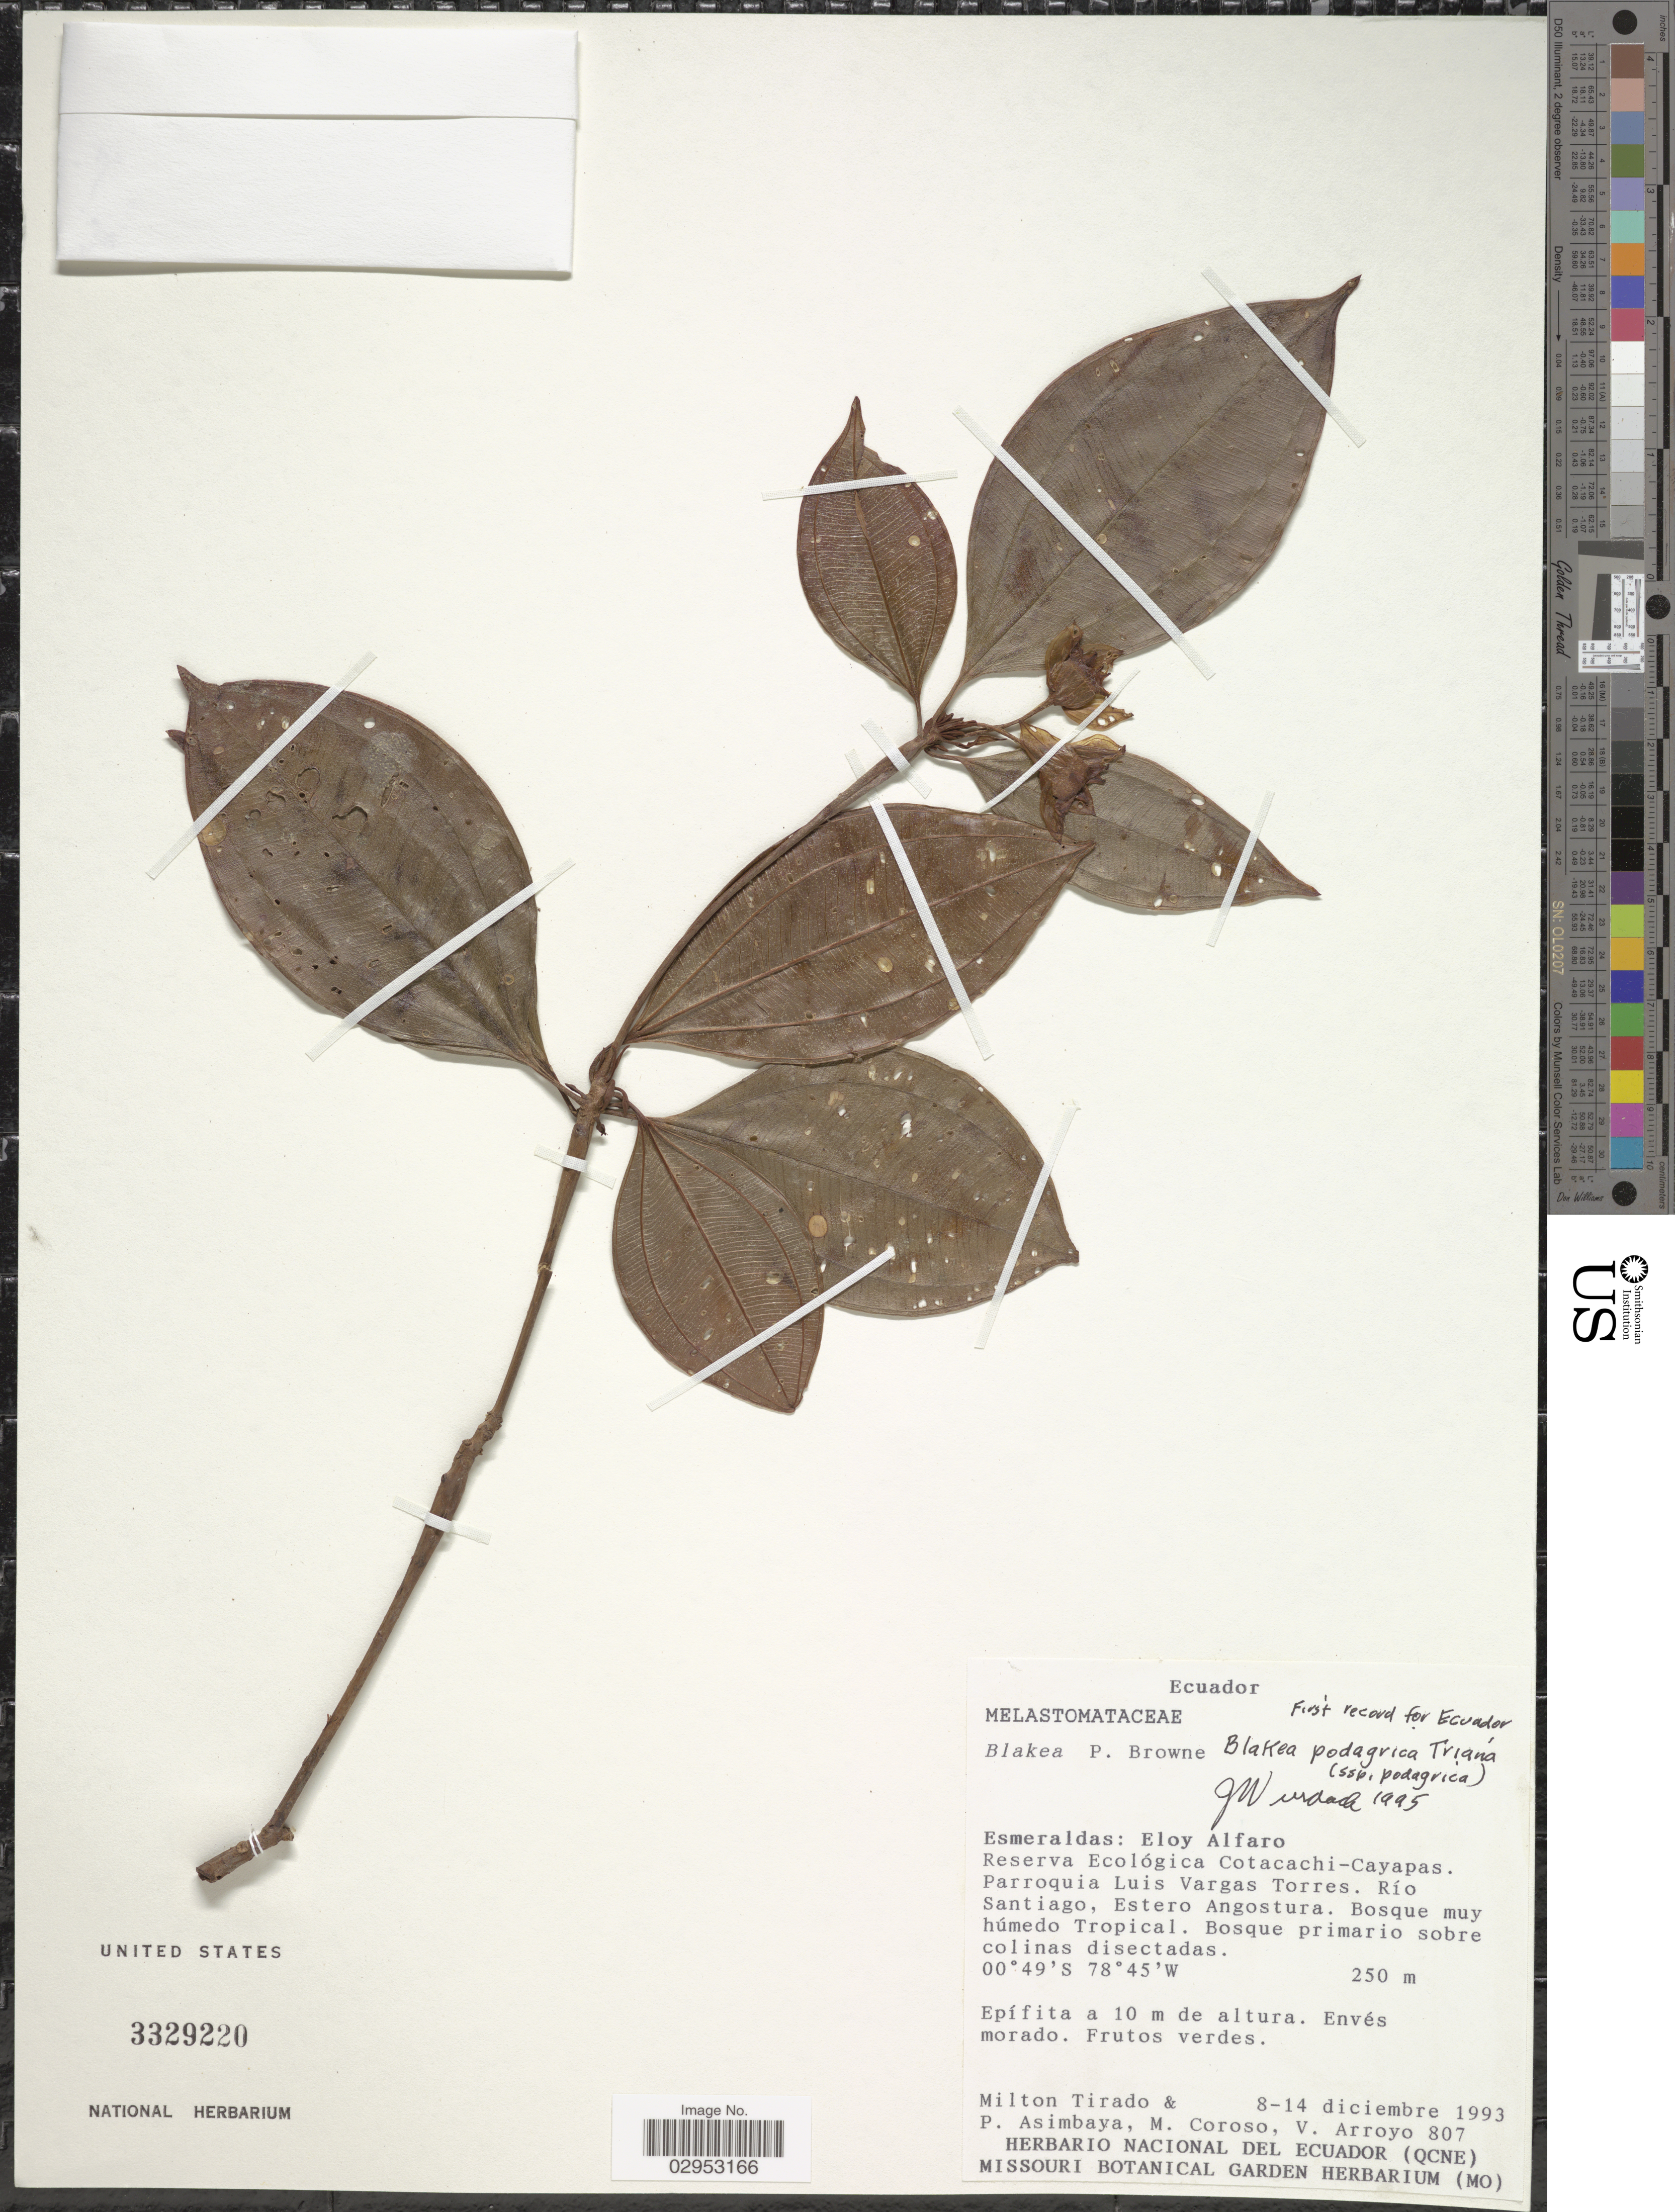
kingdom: Plantae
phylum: Tracheophyta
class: Magnoliopsida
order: Myrtales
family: Melastomataceae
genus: Blakea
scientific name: Blakea podagrica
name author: Triana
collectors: M. Tirado, P. Asimbaya, M. Coroso & V. Arroyo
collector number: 807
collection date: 1993-12-08/1993-12-14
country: Ecuador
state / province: Esmeraldas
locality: Eloy Alfaro. Reserva Ecológica Cotacachi-Cayapas. Parroquia Luis Vargas Torres. Río Santiago, Estero Angostura.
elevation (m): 250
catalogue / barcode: US 3329220